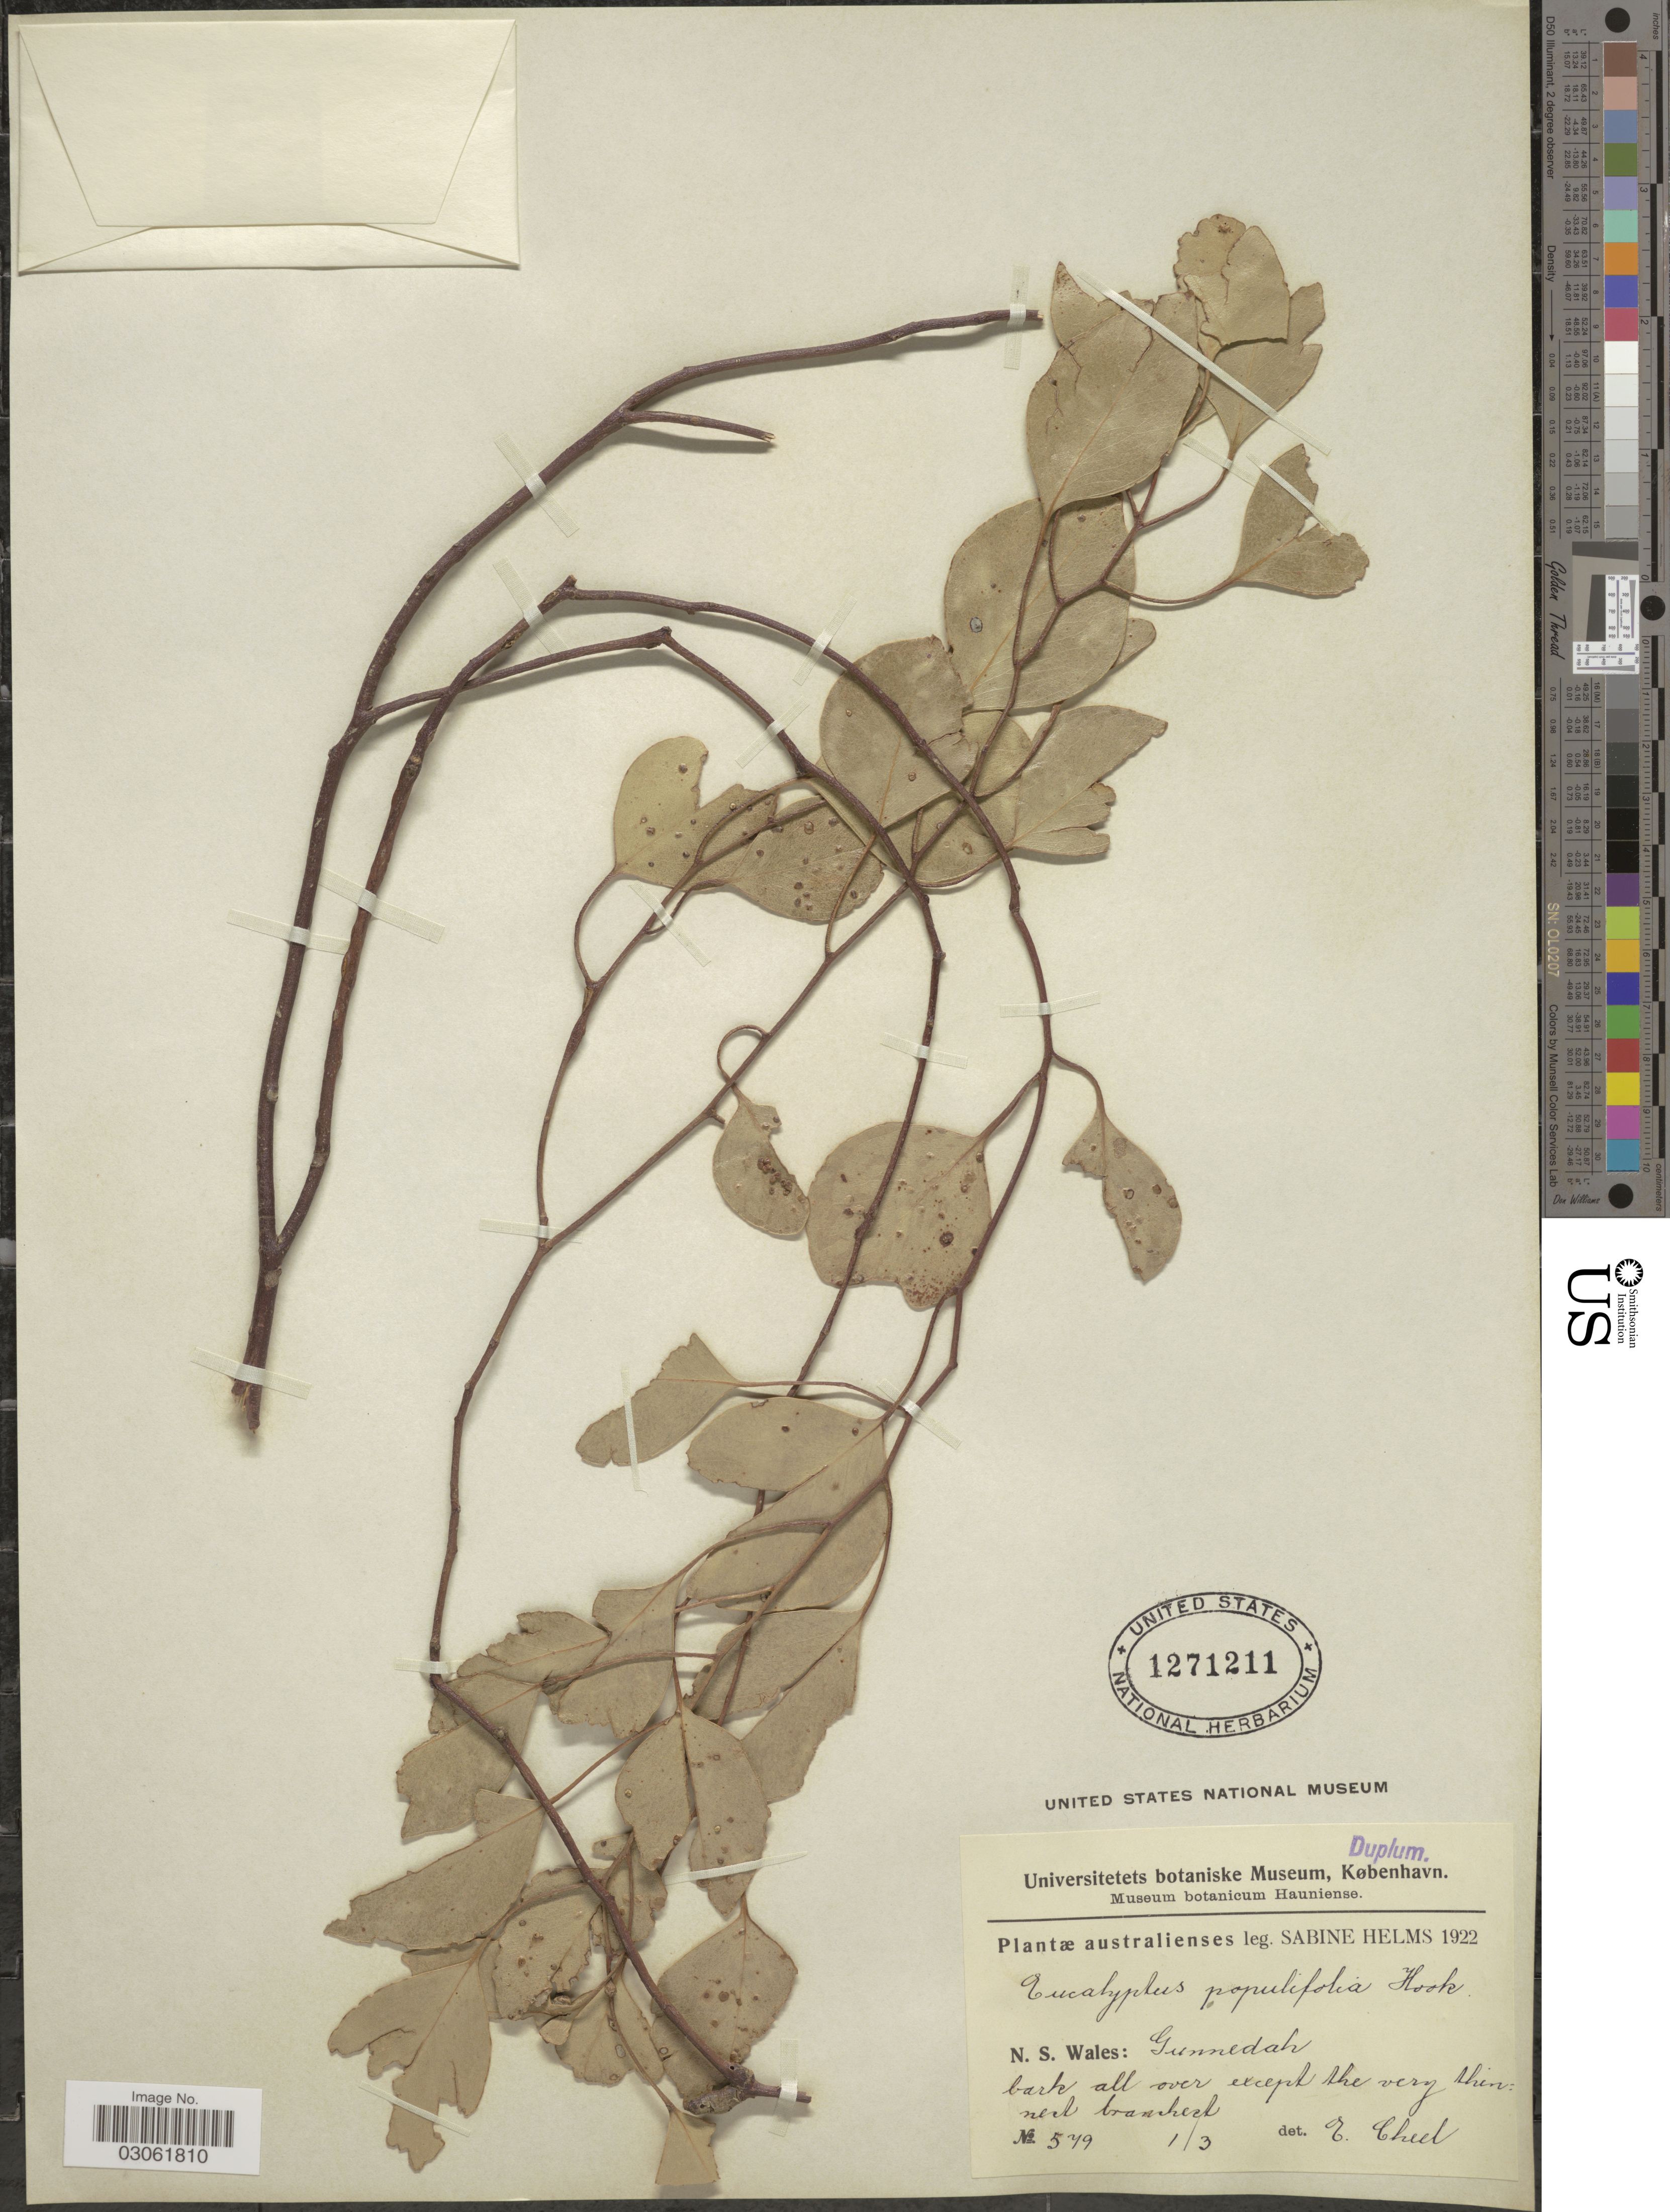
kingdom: Plantae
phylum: Tracheophyta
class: Magnoliopsida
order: Myrtales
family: Myrtaceae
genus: Eucalyptus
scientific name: Eucalyptus populifolia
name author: Desf.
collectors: S. Helms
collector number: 579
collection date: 1922-03-01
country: Australia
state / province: New South Wales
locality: Gunnedah.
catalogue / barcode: US 1271211